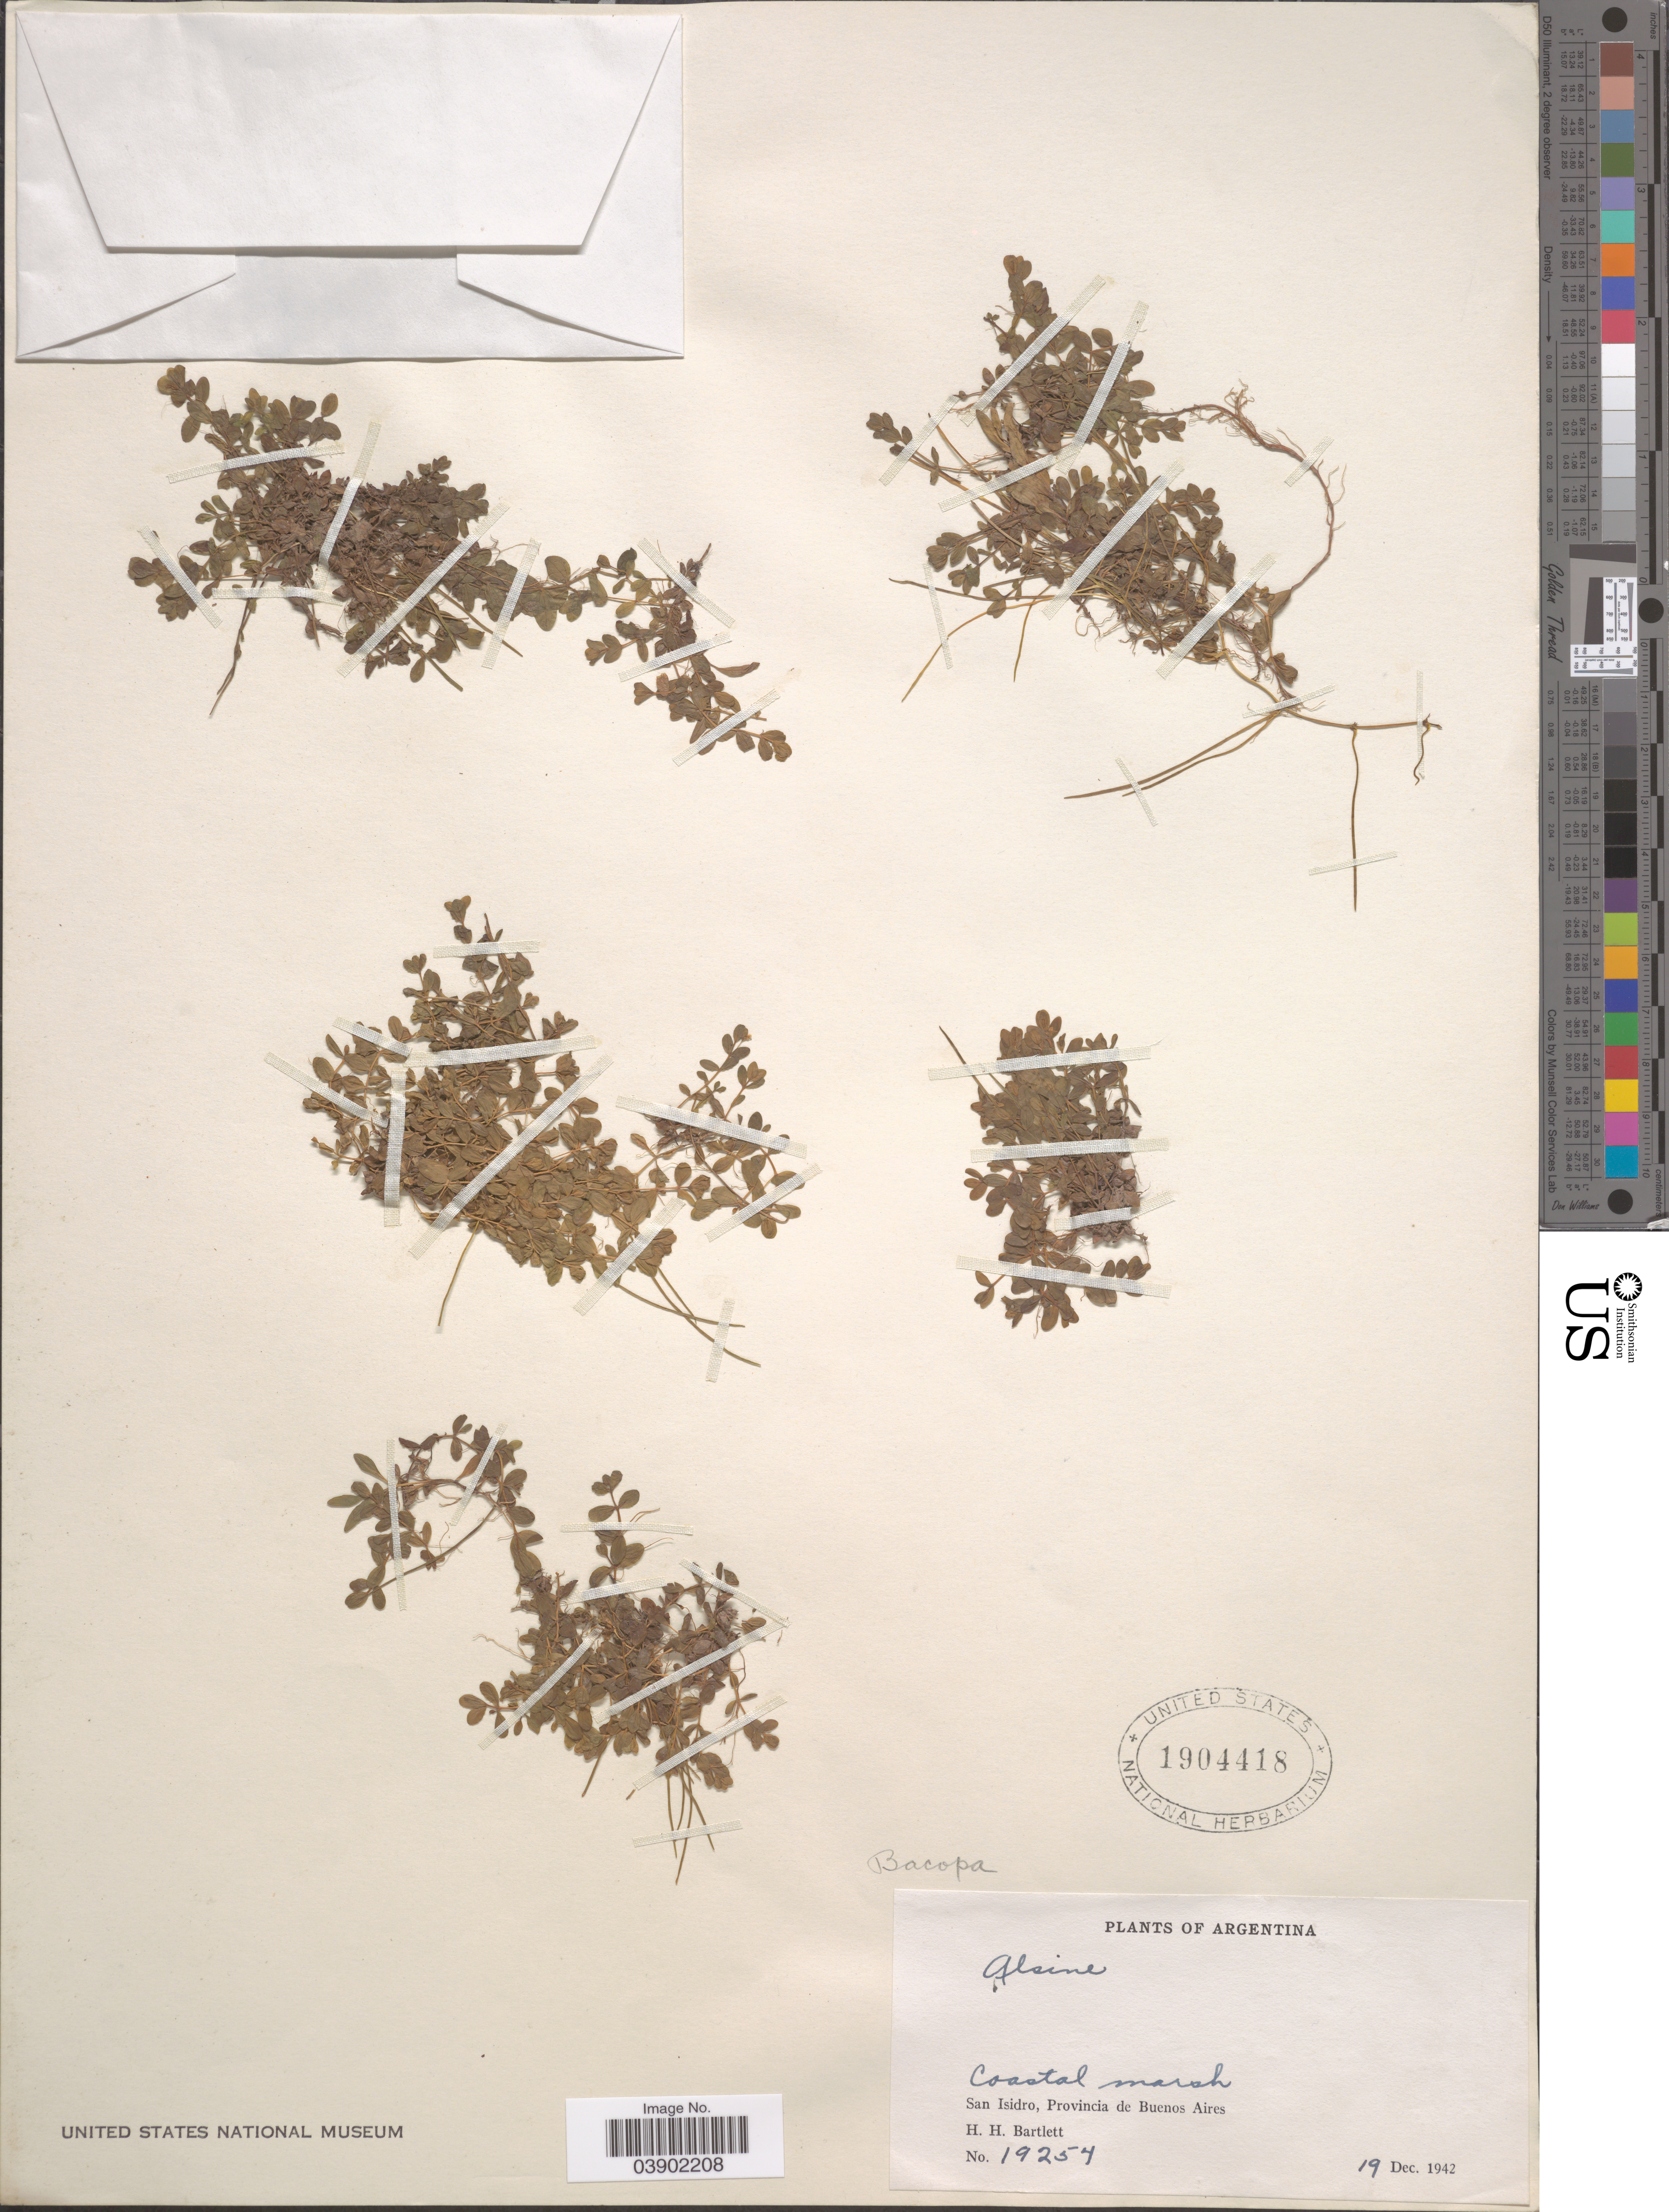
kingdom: Plantae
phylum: Tracheophyta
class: Magnoliopsida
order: Lamiales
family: Plantaginaceae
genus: Bacopa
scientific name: Bacopa sp.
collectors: H. H. Bartlett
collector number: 19254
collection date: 1942-12-19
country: Argentina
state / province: Buenos Aires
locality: San Isidro.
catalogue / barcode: US 1904418